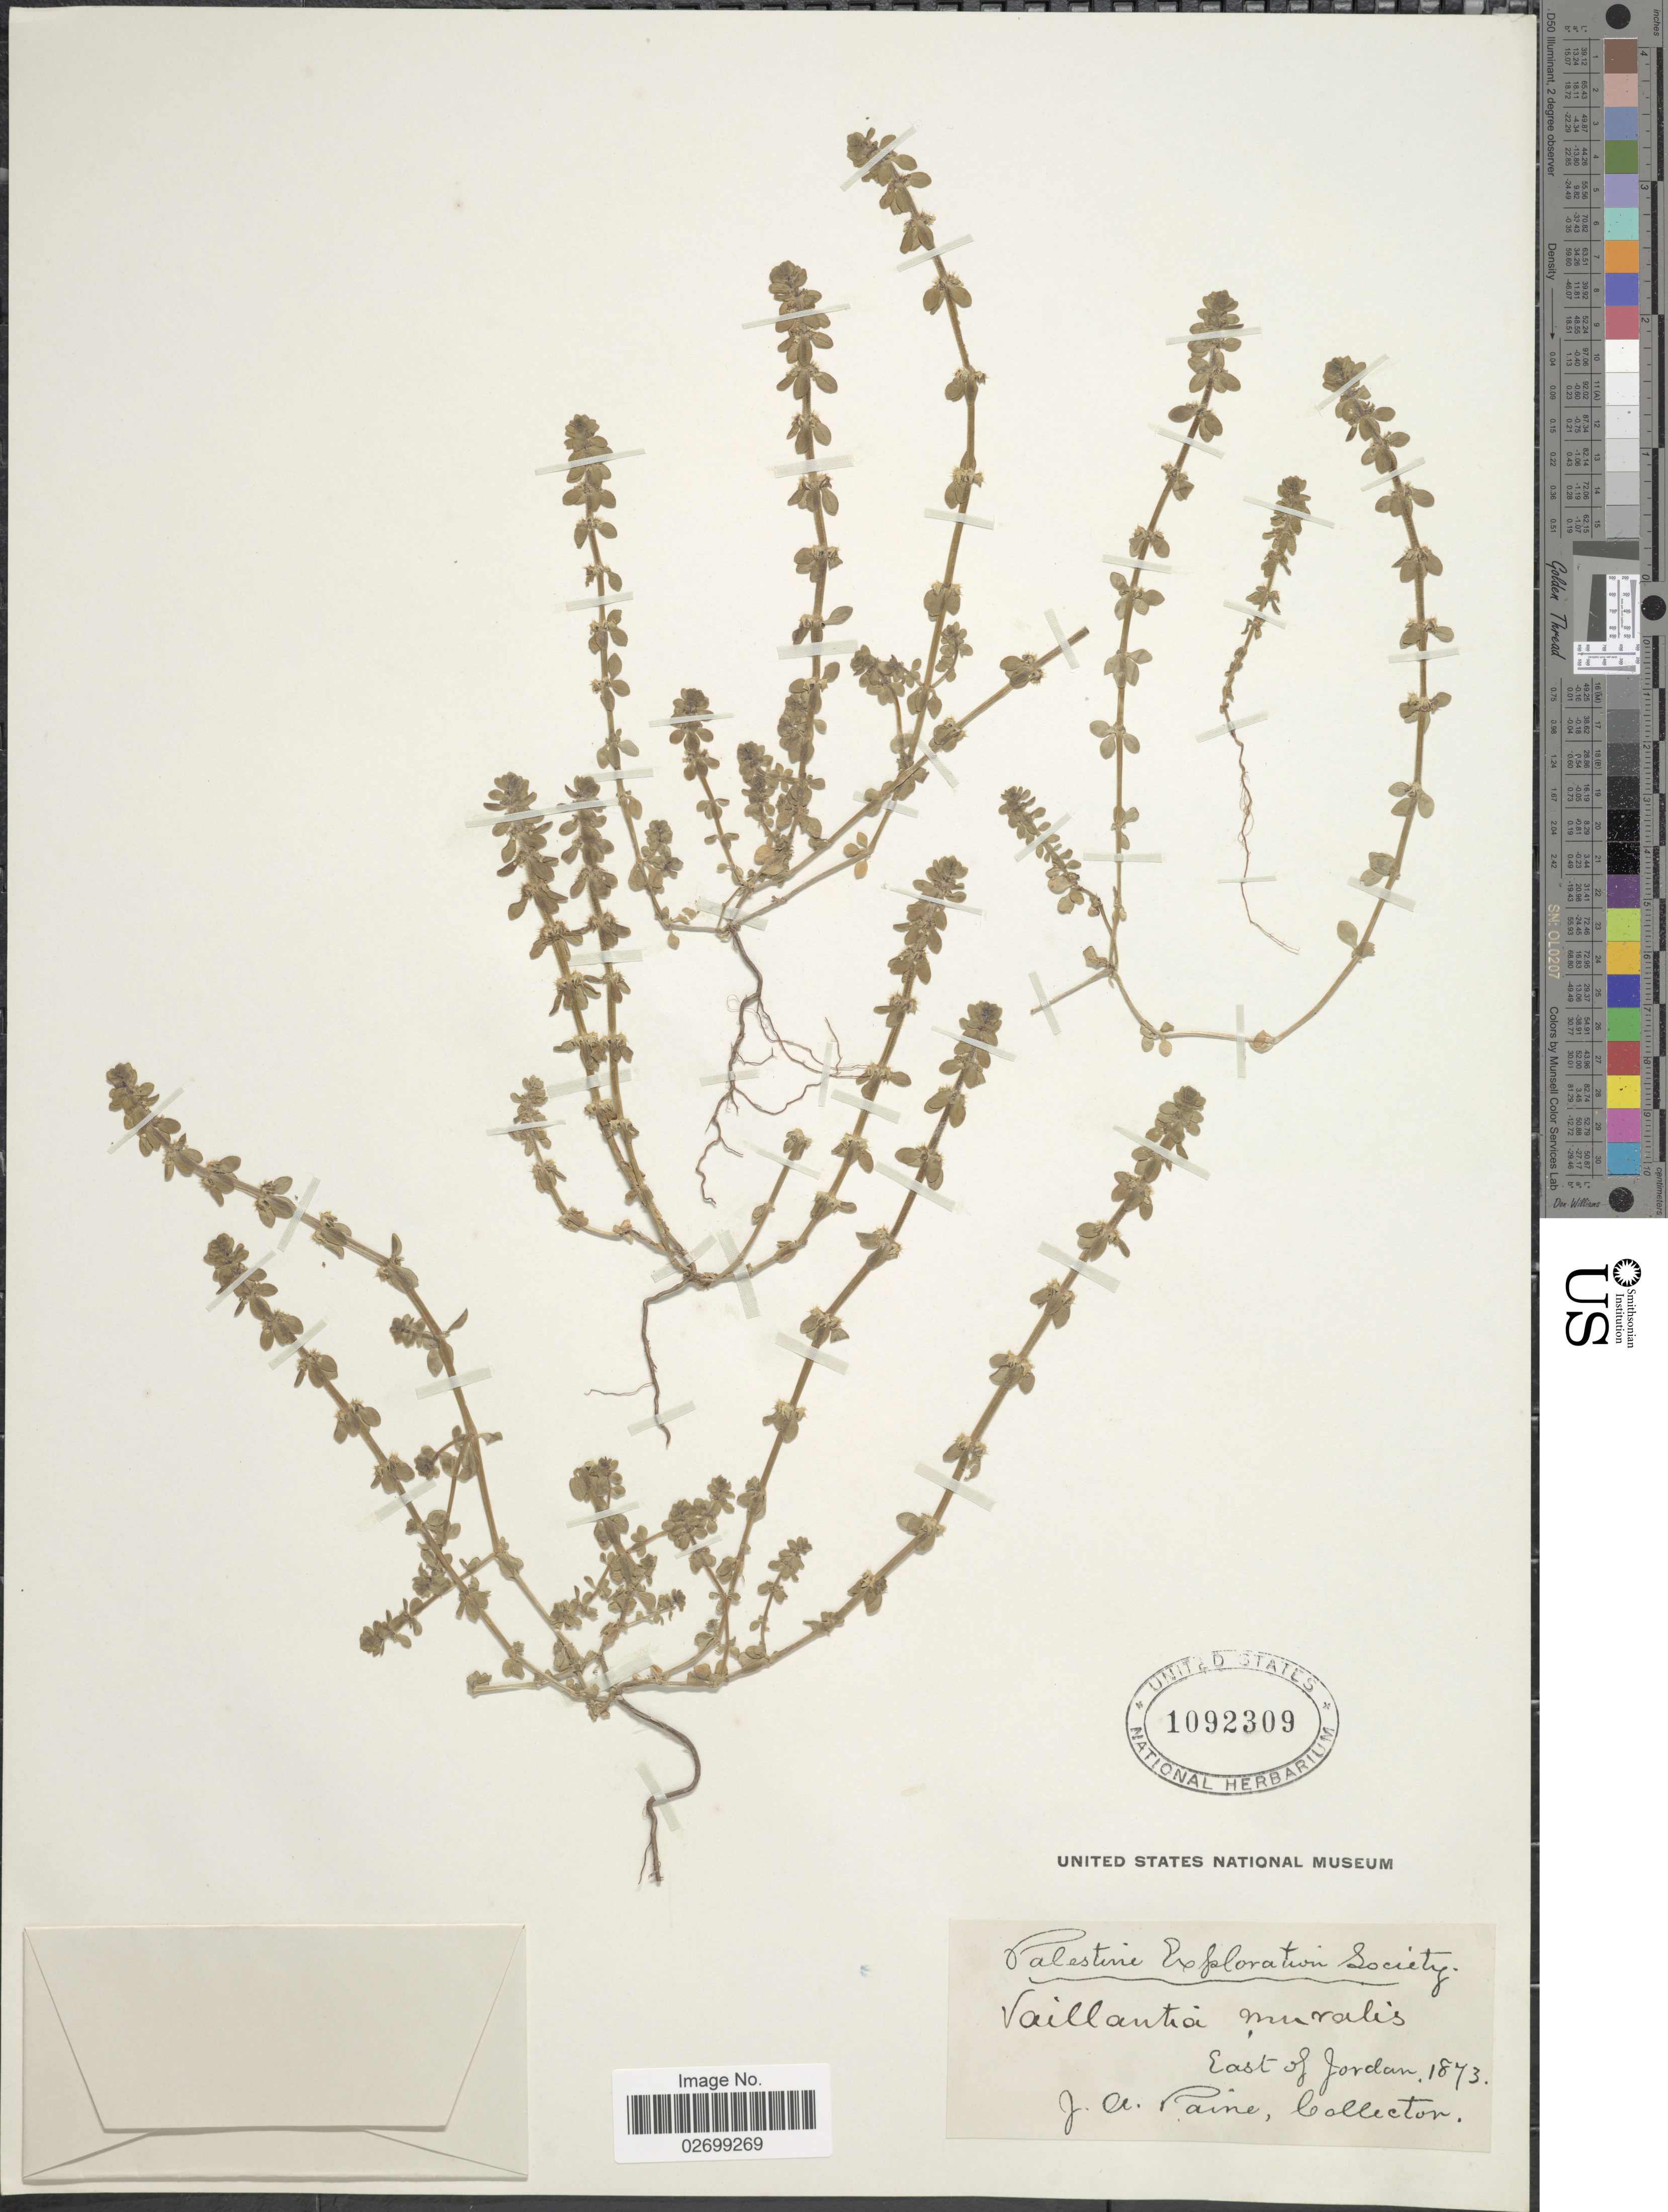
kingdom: Plantae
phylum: Tracheophyta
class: Magnoliopsida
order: Gentianales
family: Rubiaceae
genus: Valantia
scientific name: Valantia muralis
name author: L.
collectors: J. A. Paine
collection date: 1873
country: Jordan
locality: Palestine, East of Jordan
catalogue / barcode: US 1092309